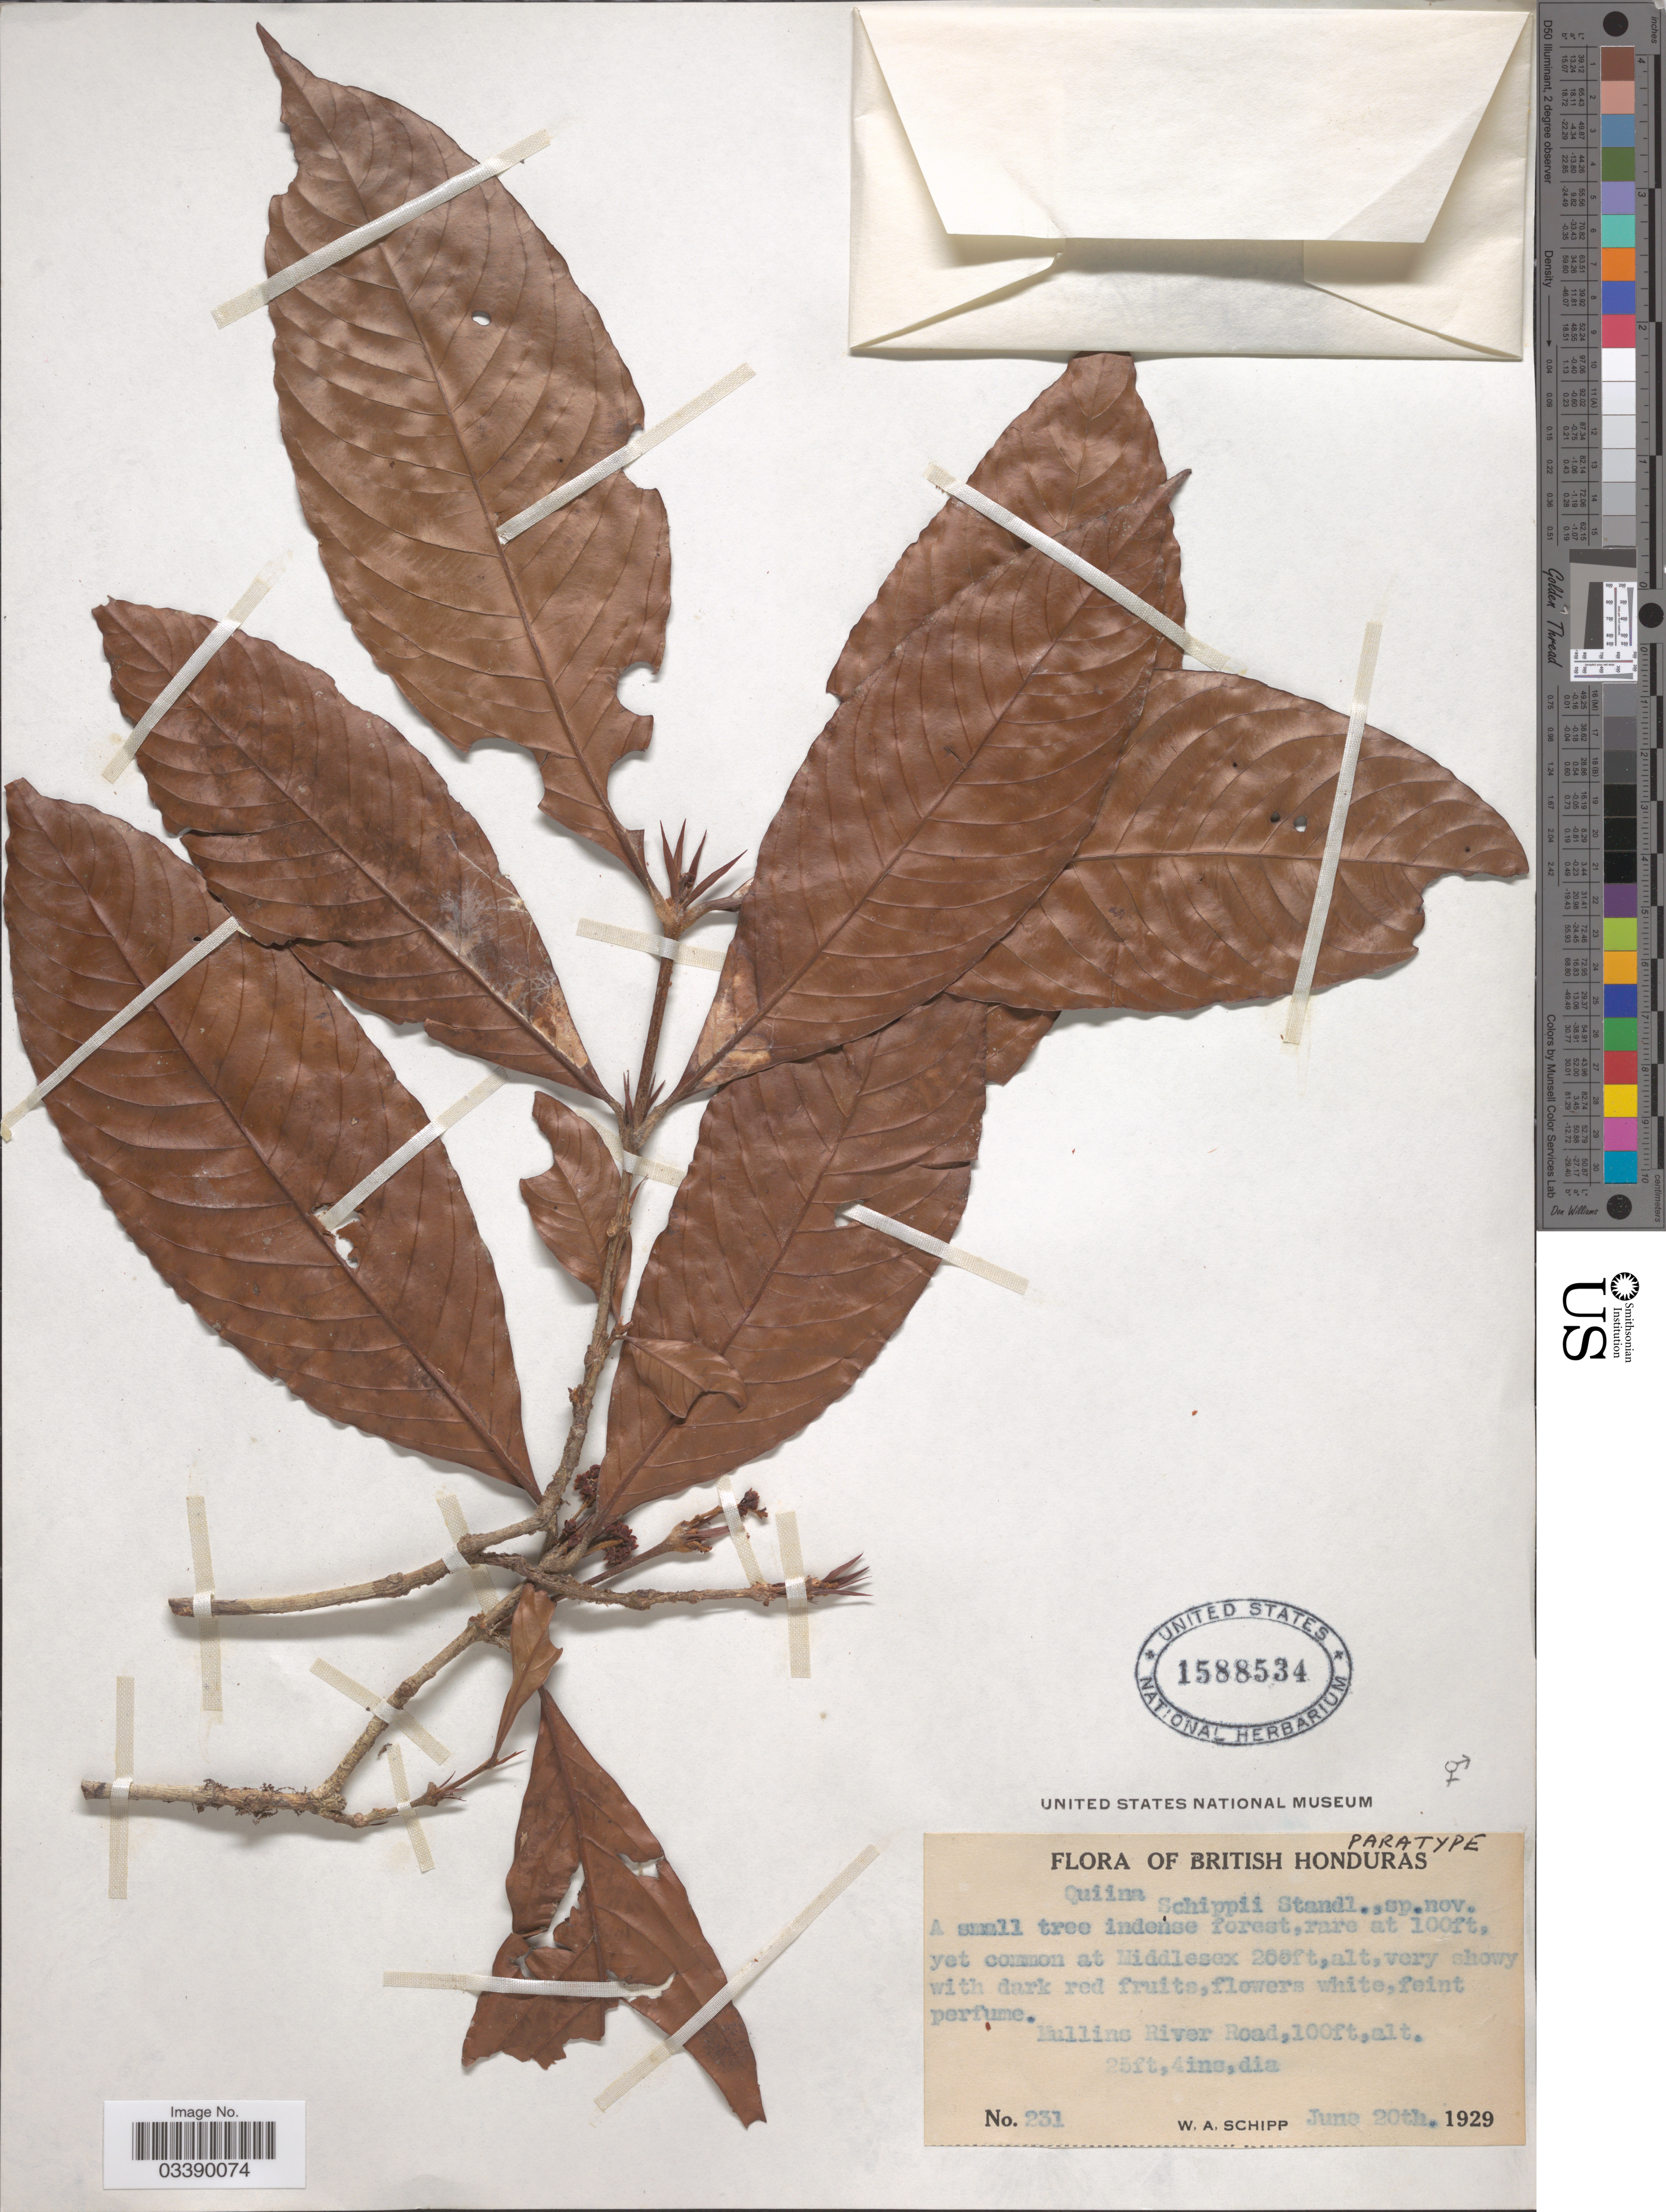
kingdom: Plantae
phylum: Tracheophyta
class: Magnoliopsida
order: Malpighiales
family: Quiinaceae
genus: Quiina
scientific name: Quiina schippii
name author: Standl.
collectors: W. Schipp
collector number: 231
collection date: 1929-06-20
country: Belize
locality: British Honduras. Mullins River Road.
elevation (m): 30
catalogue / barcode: US 1588534